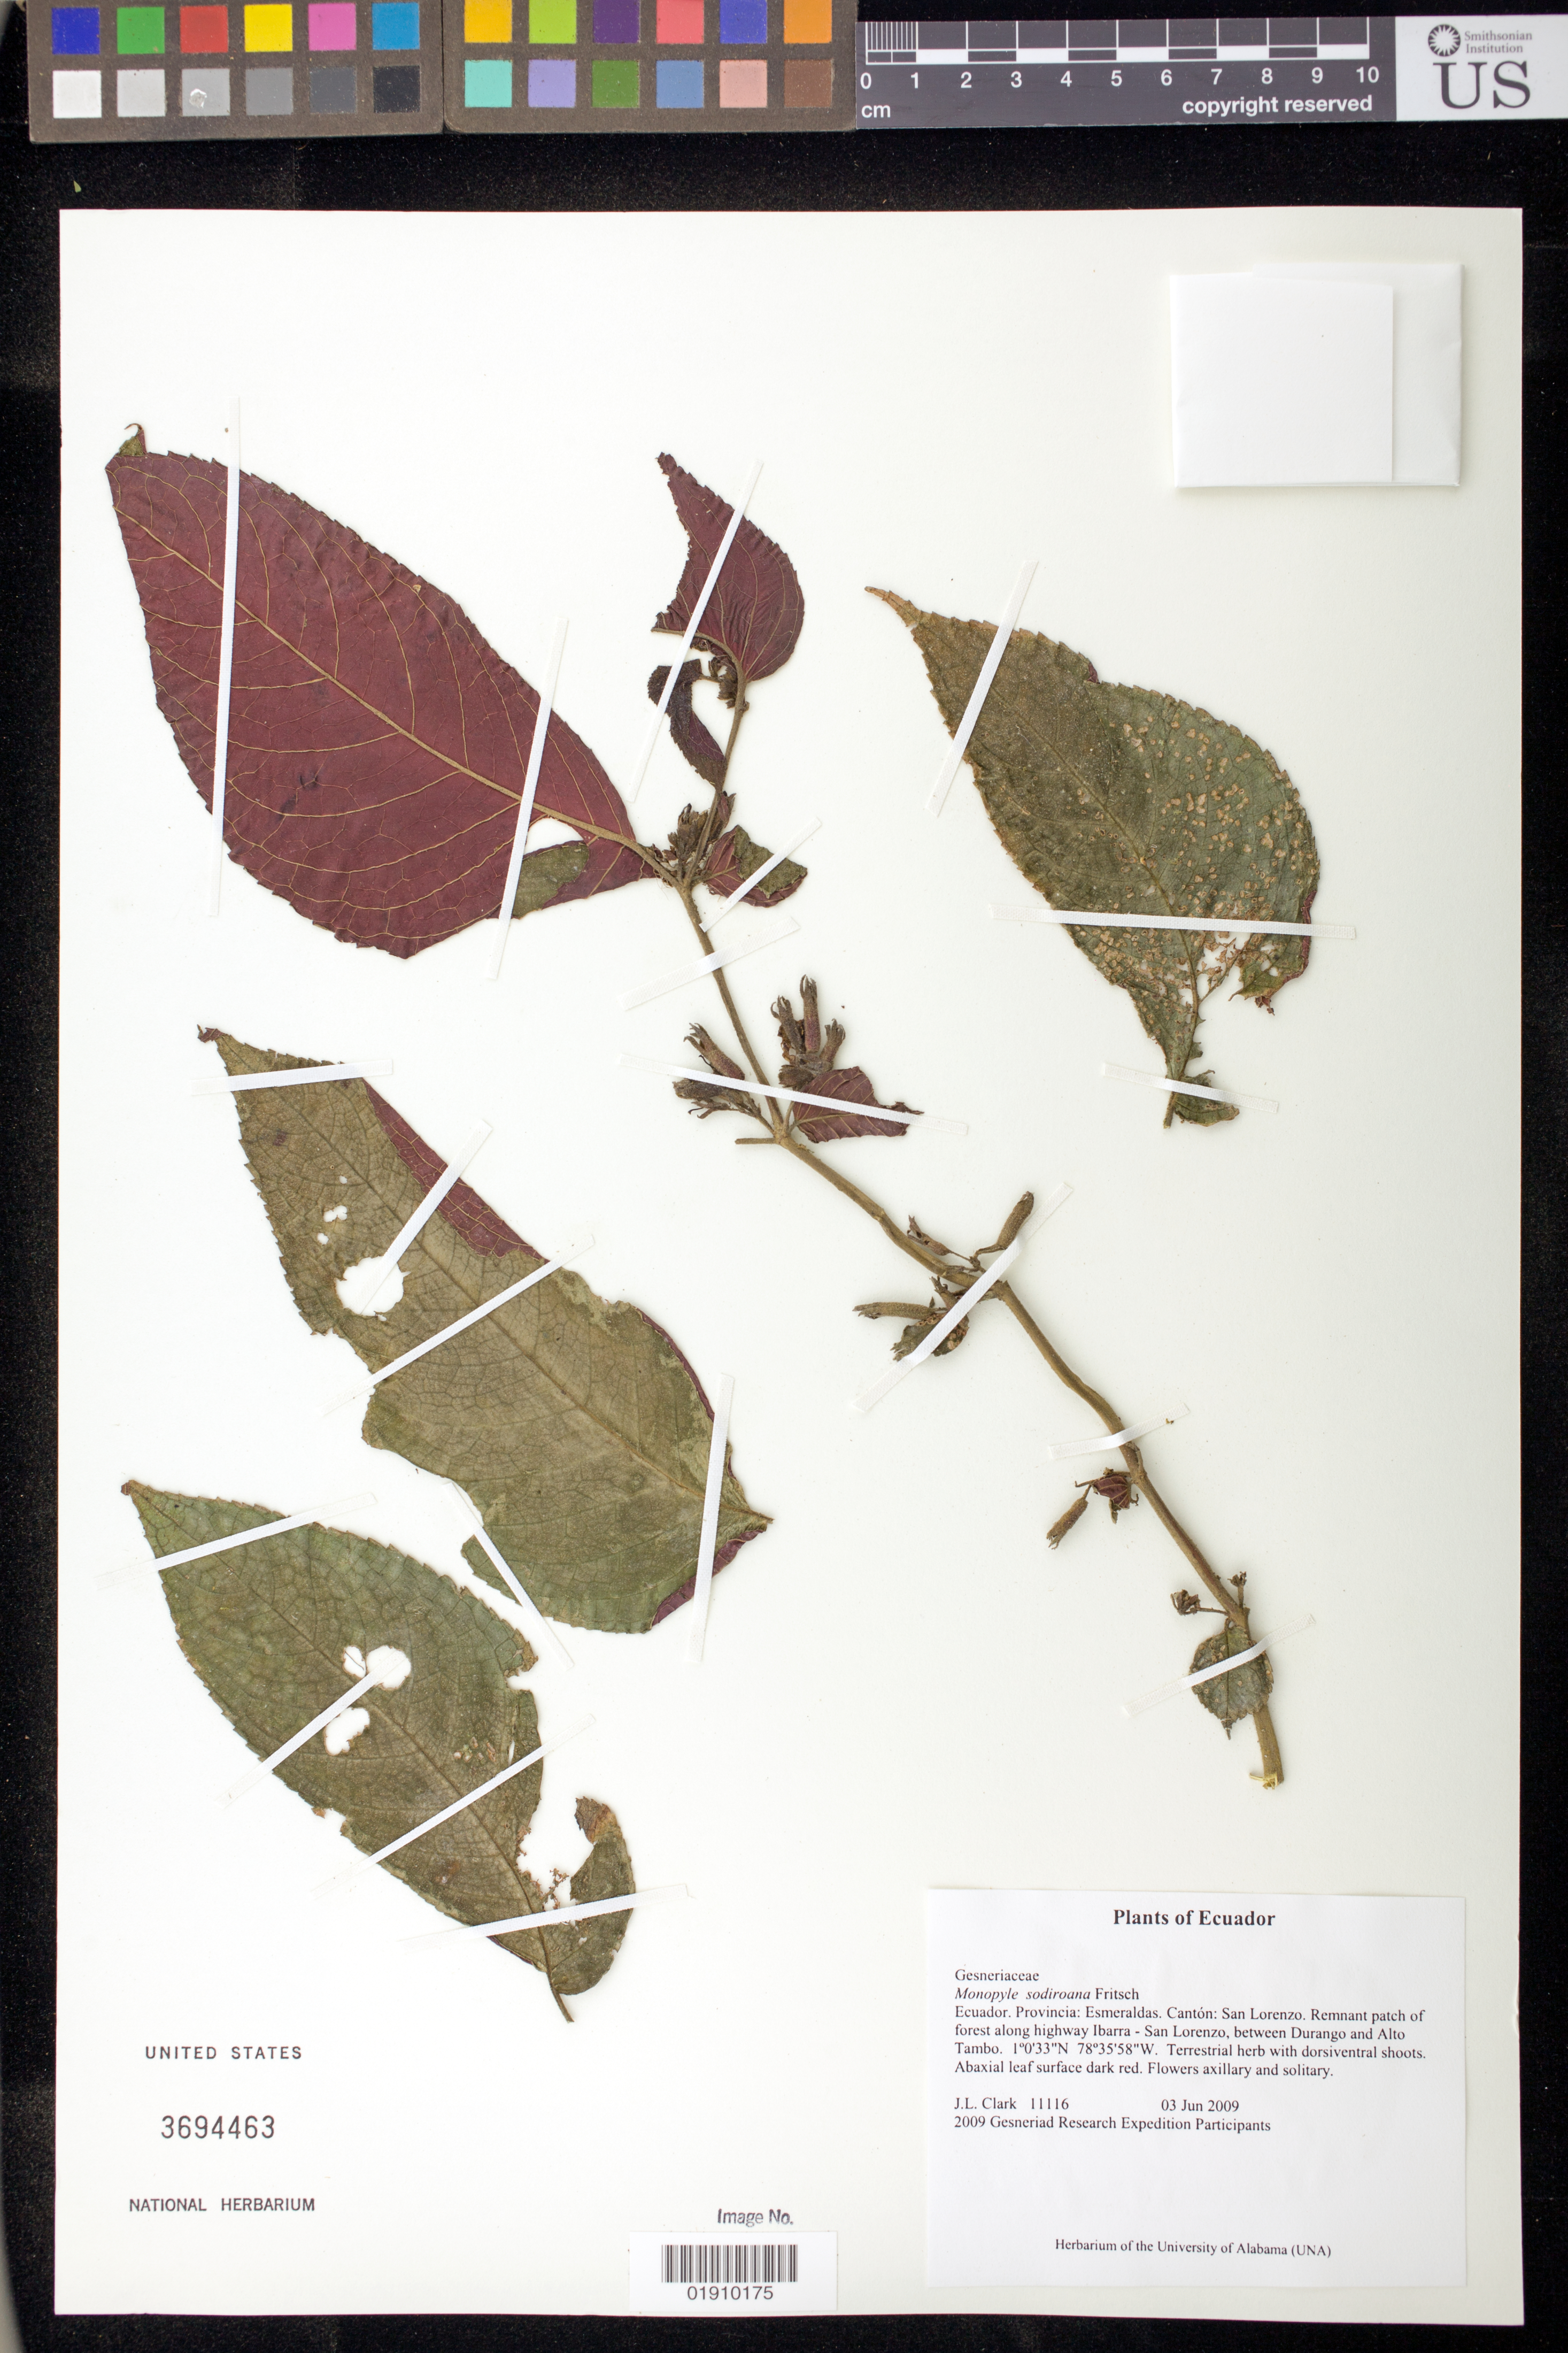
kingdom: Plantae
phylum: Tracheophyta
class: Magnoliopsida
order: Lamiales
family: Gesneriaceae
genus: Monopyle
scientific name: Monopyle sodiroana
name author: Fritsch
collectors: J. L. Clark & 2009 Gesneriad Research Expedition Participants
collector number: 11116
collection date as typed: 03 Jun 2009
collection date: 2009-06-03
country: Ecuador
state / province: Esmeraldas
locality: Ecuador. Provincia: Esmeraldas. Canton: San Lorenzo. Remnant patch of forest along highway Ibarra-San Lorenzo, between Durango and Alto Tambo.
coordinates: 1 0 33 N, 78 35 58 W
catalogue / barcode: US 3694463